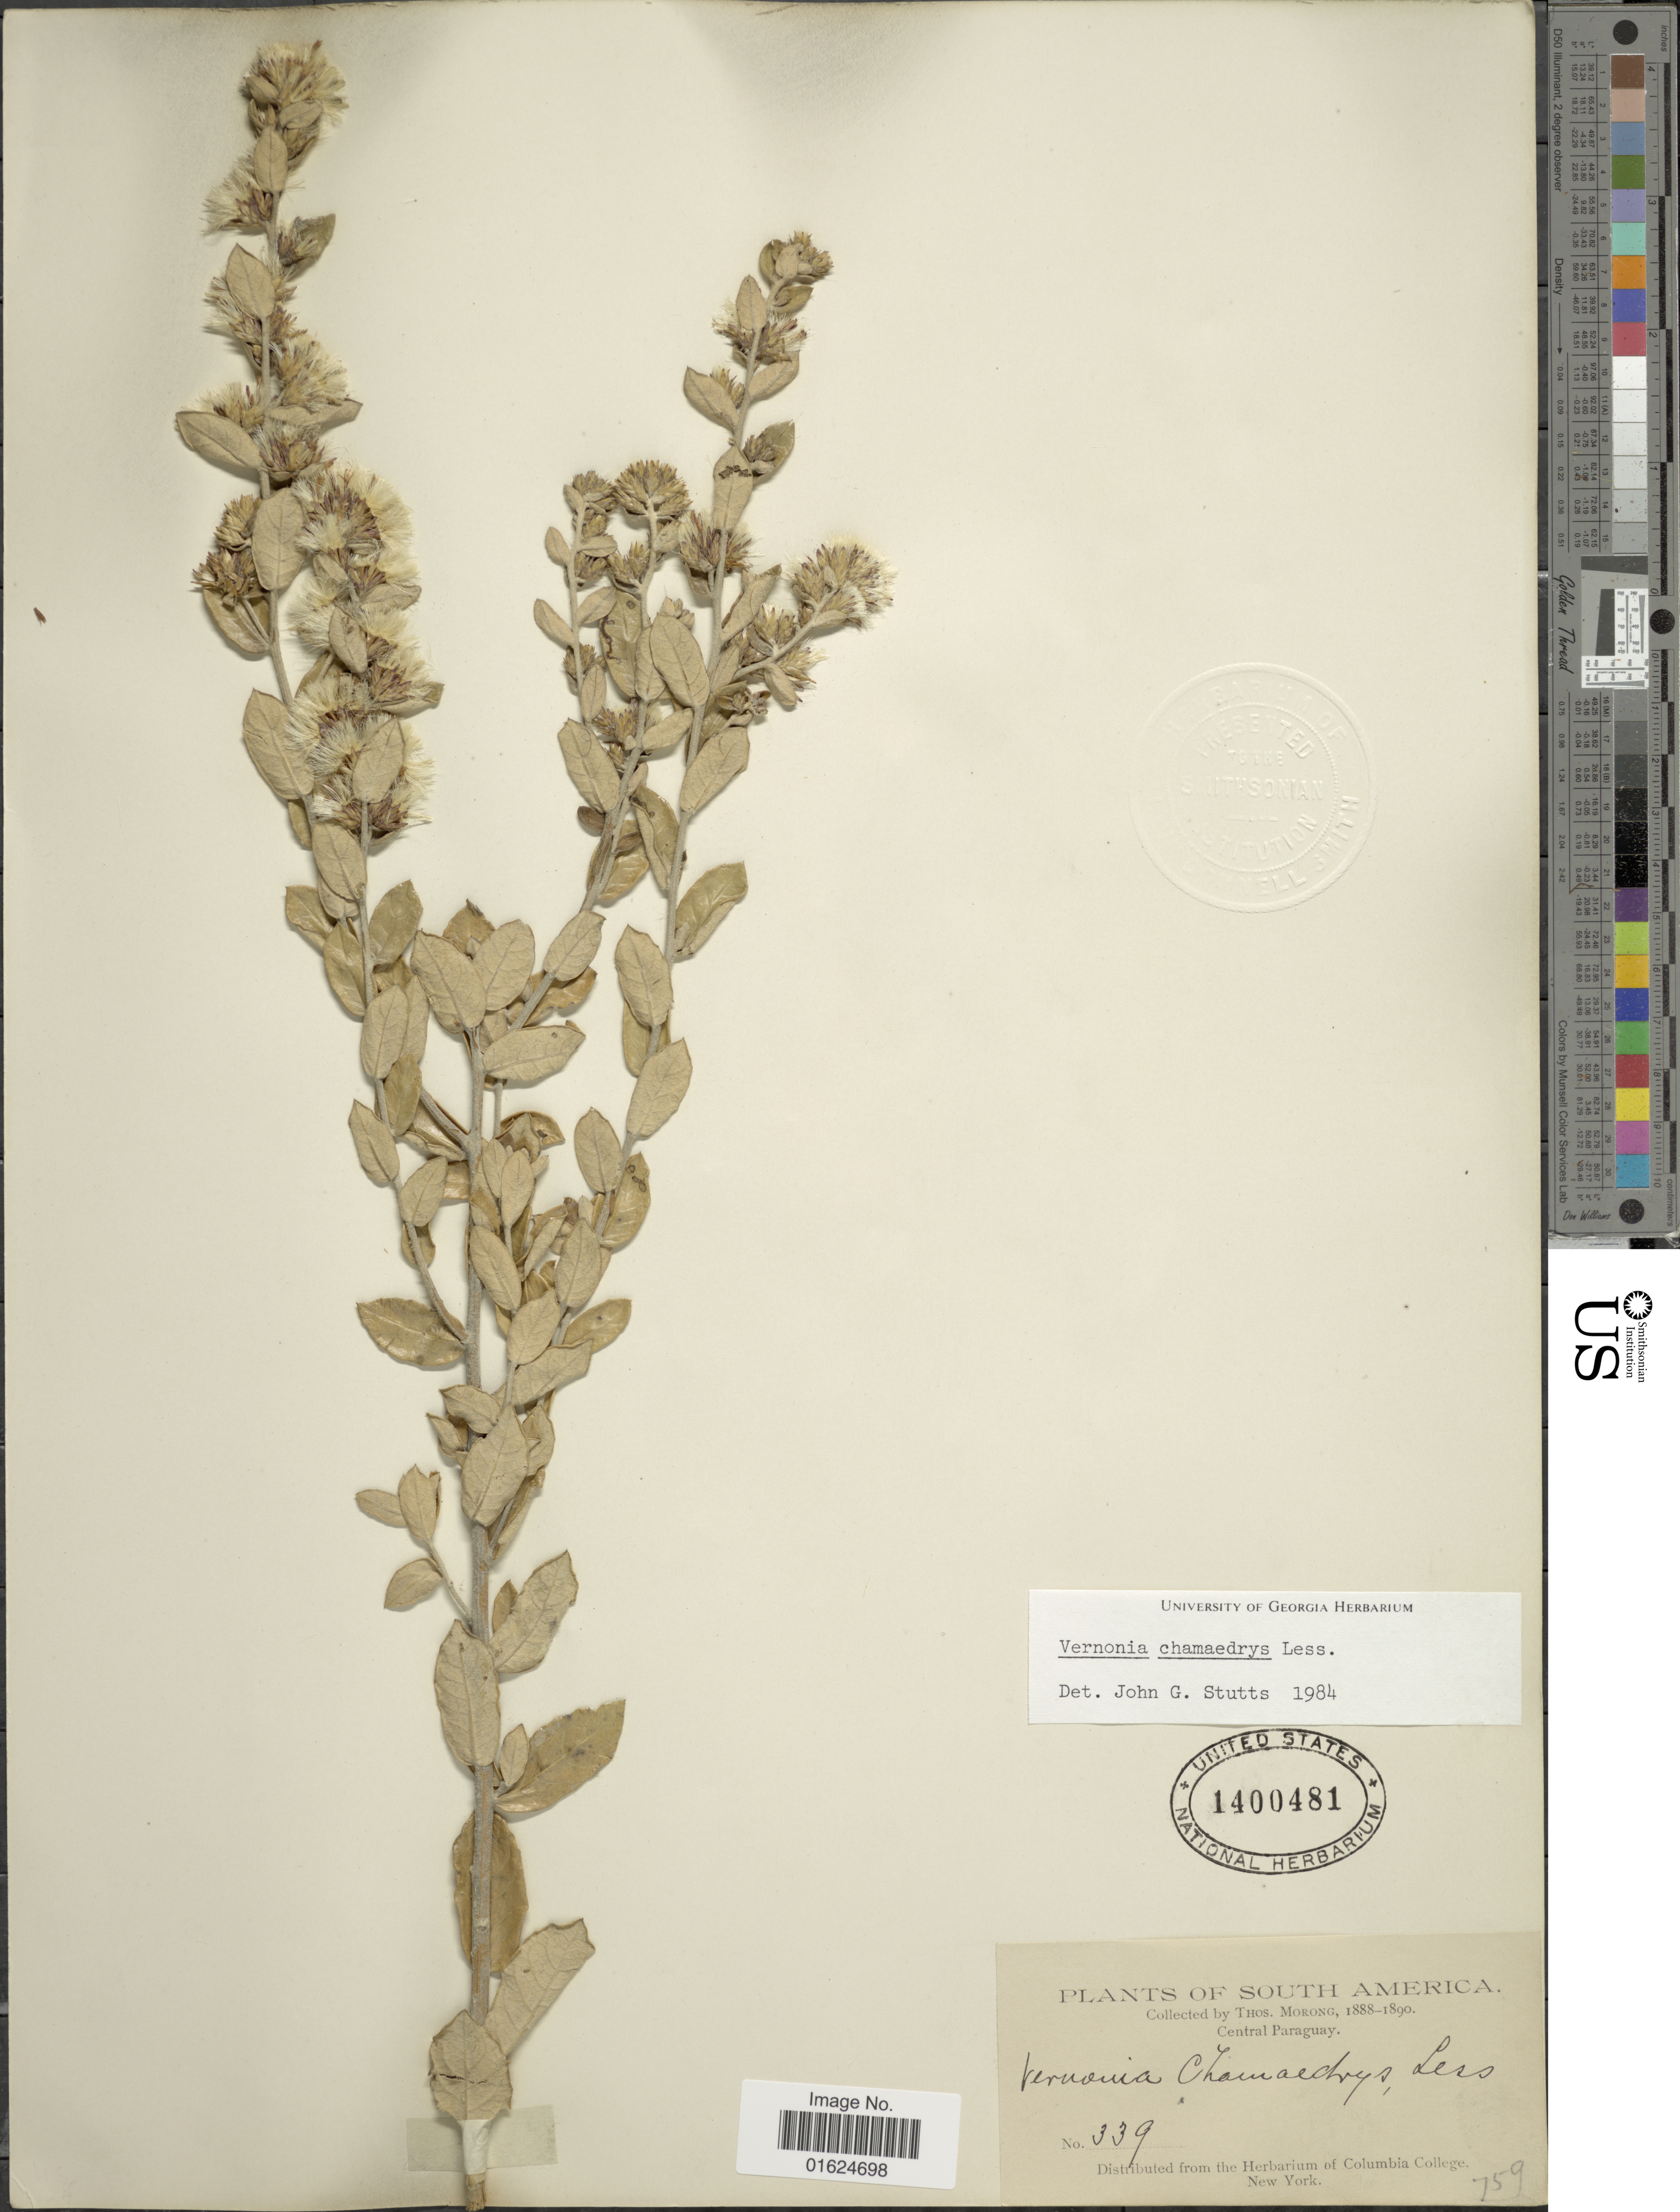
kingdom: Plantae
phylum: Tracheophyta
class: Magnoliopsida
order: Asterales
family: Asteraceae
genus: Vernonanthura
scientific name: Vernonanthura chamaedrys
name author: (Less.) H. Rob.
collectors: ex herb. T. Morong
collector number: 339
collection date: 1888/1890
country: Paraguay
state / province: Central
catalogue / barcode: US 1400481